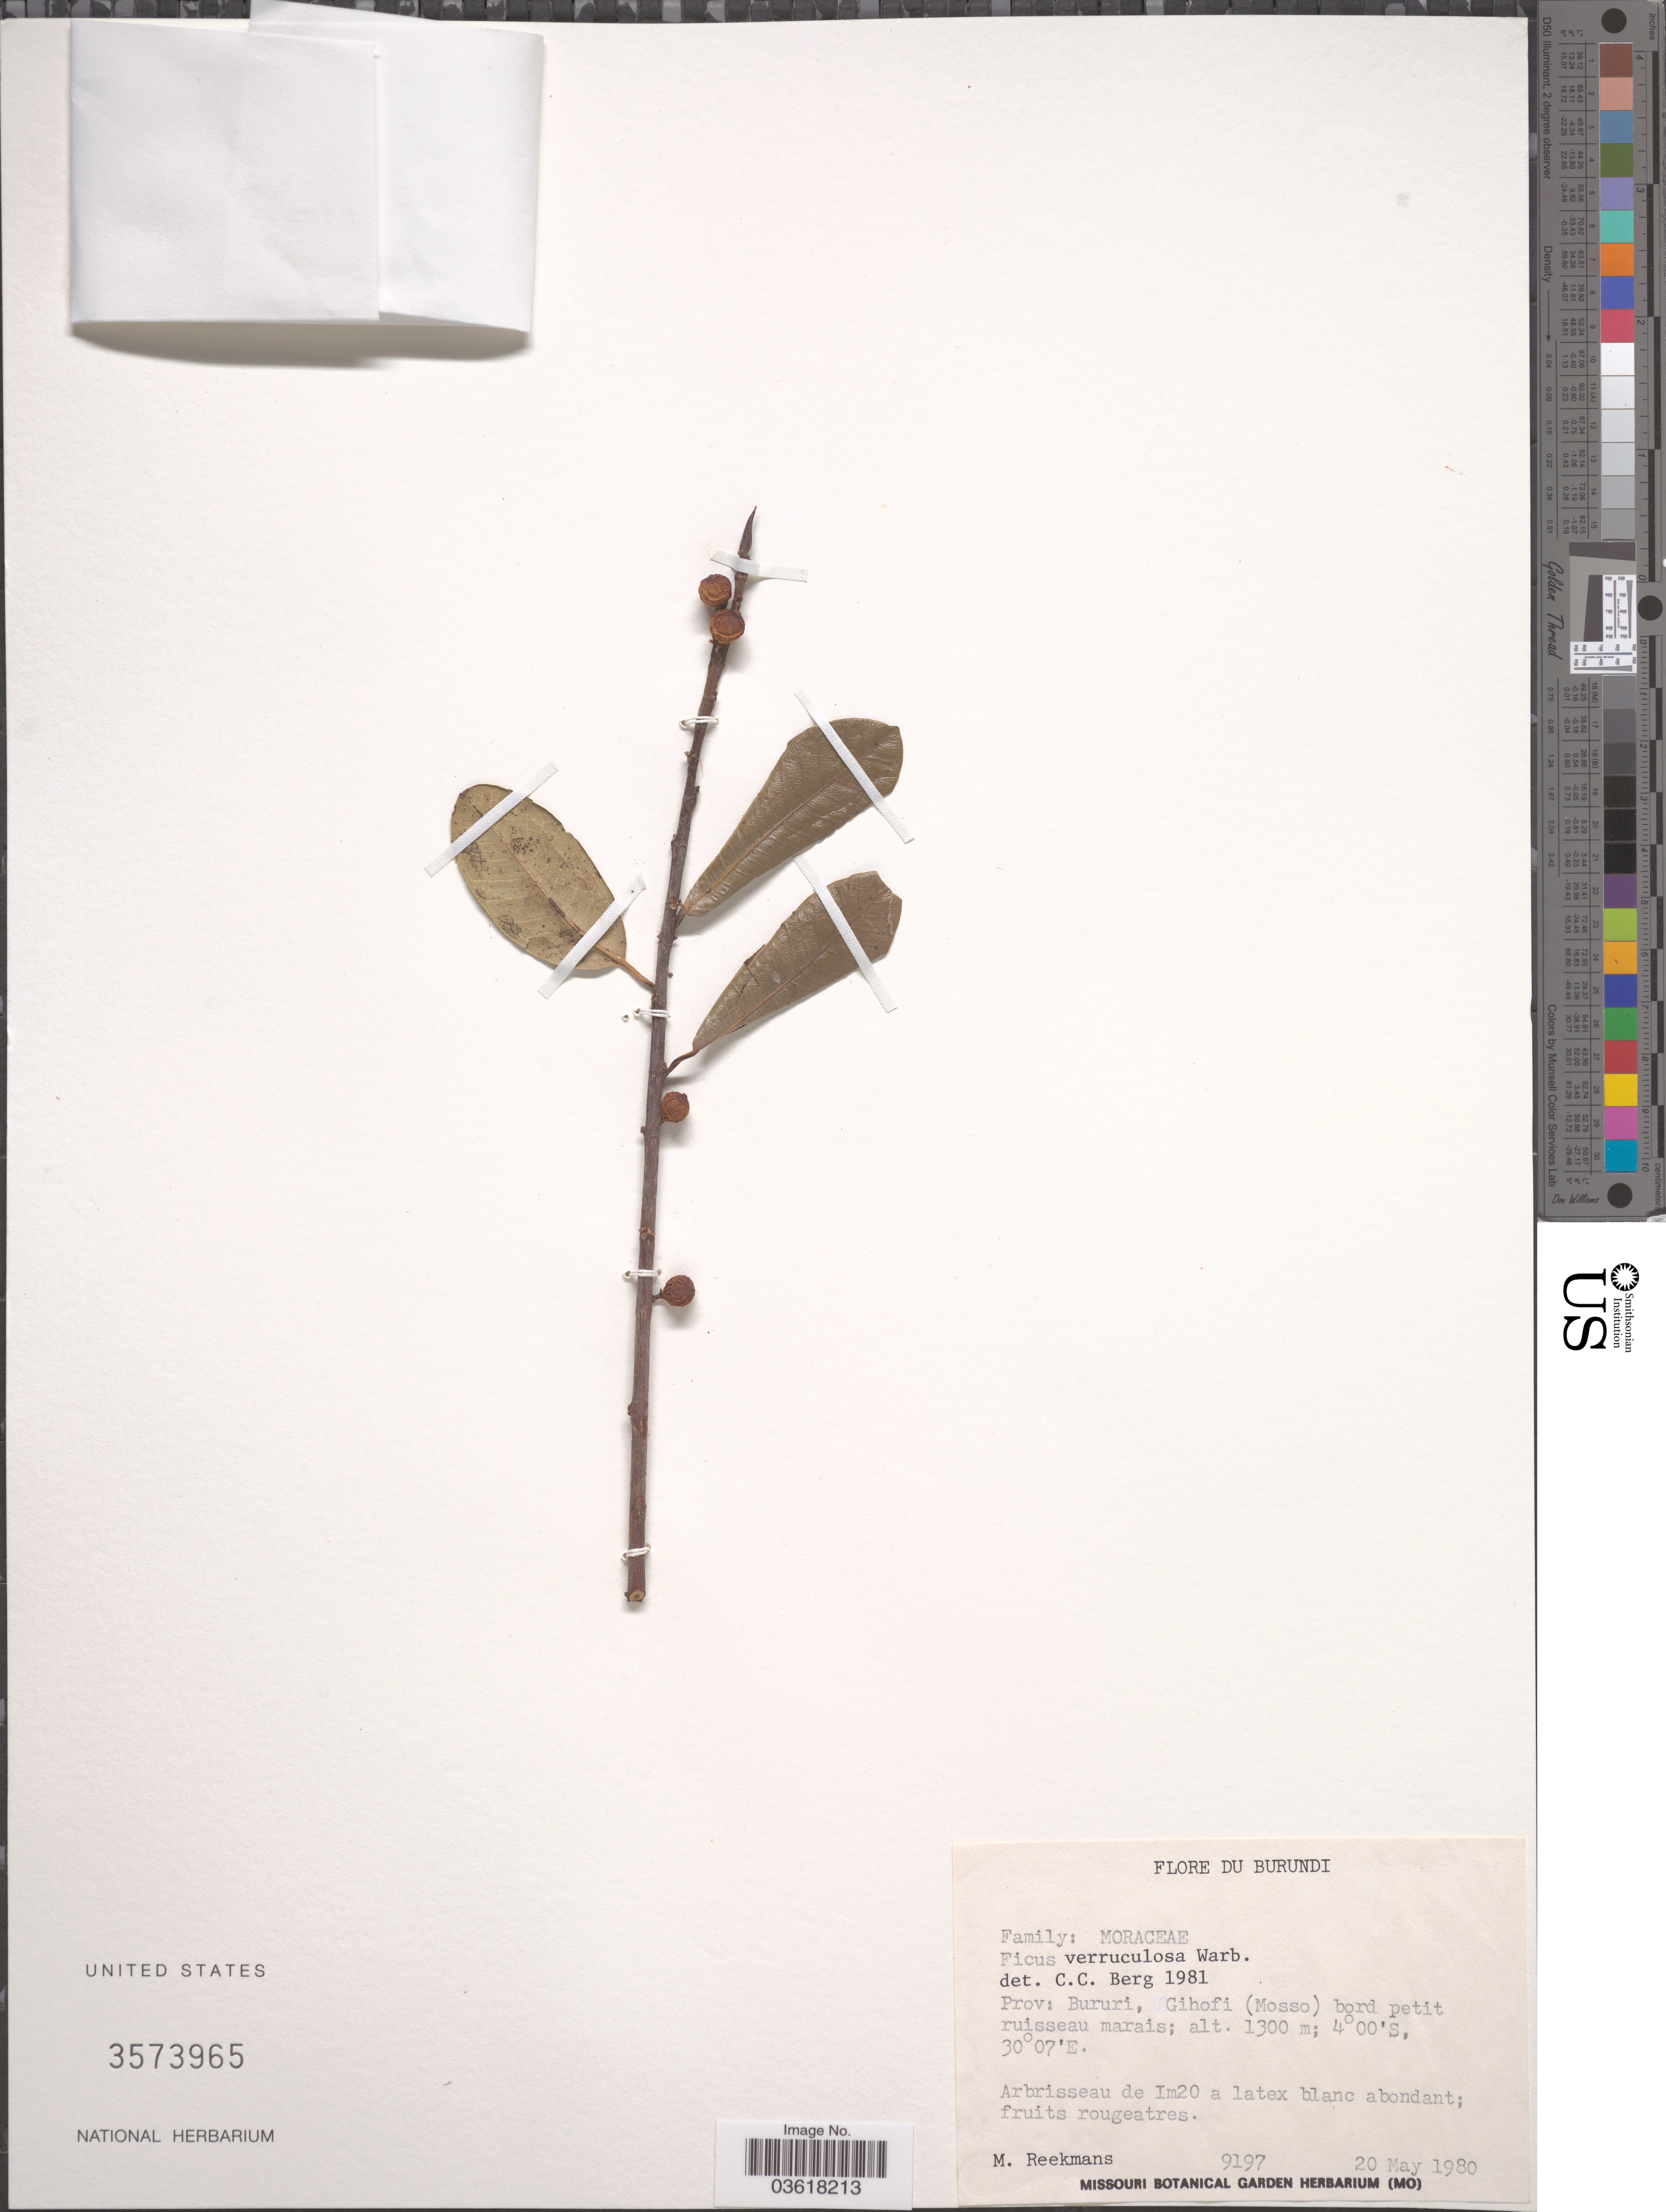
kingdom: Plantae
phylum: Tracheophyta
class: Magnoliopsida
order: Rosales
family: Moraceae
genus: Ficus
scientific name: Ficus verruculosa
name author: Warb.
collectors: M. Reekmans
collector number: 9197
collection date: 1980-05-20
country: Burundi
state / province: Bururi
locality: Gihofi (Mosso) bord petit ruisseau marais.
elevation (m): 1300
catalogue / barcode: US 3573965